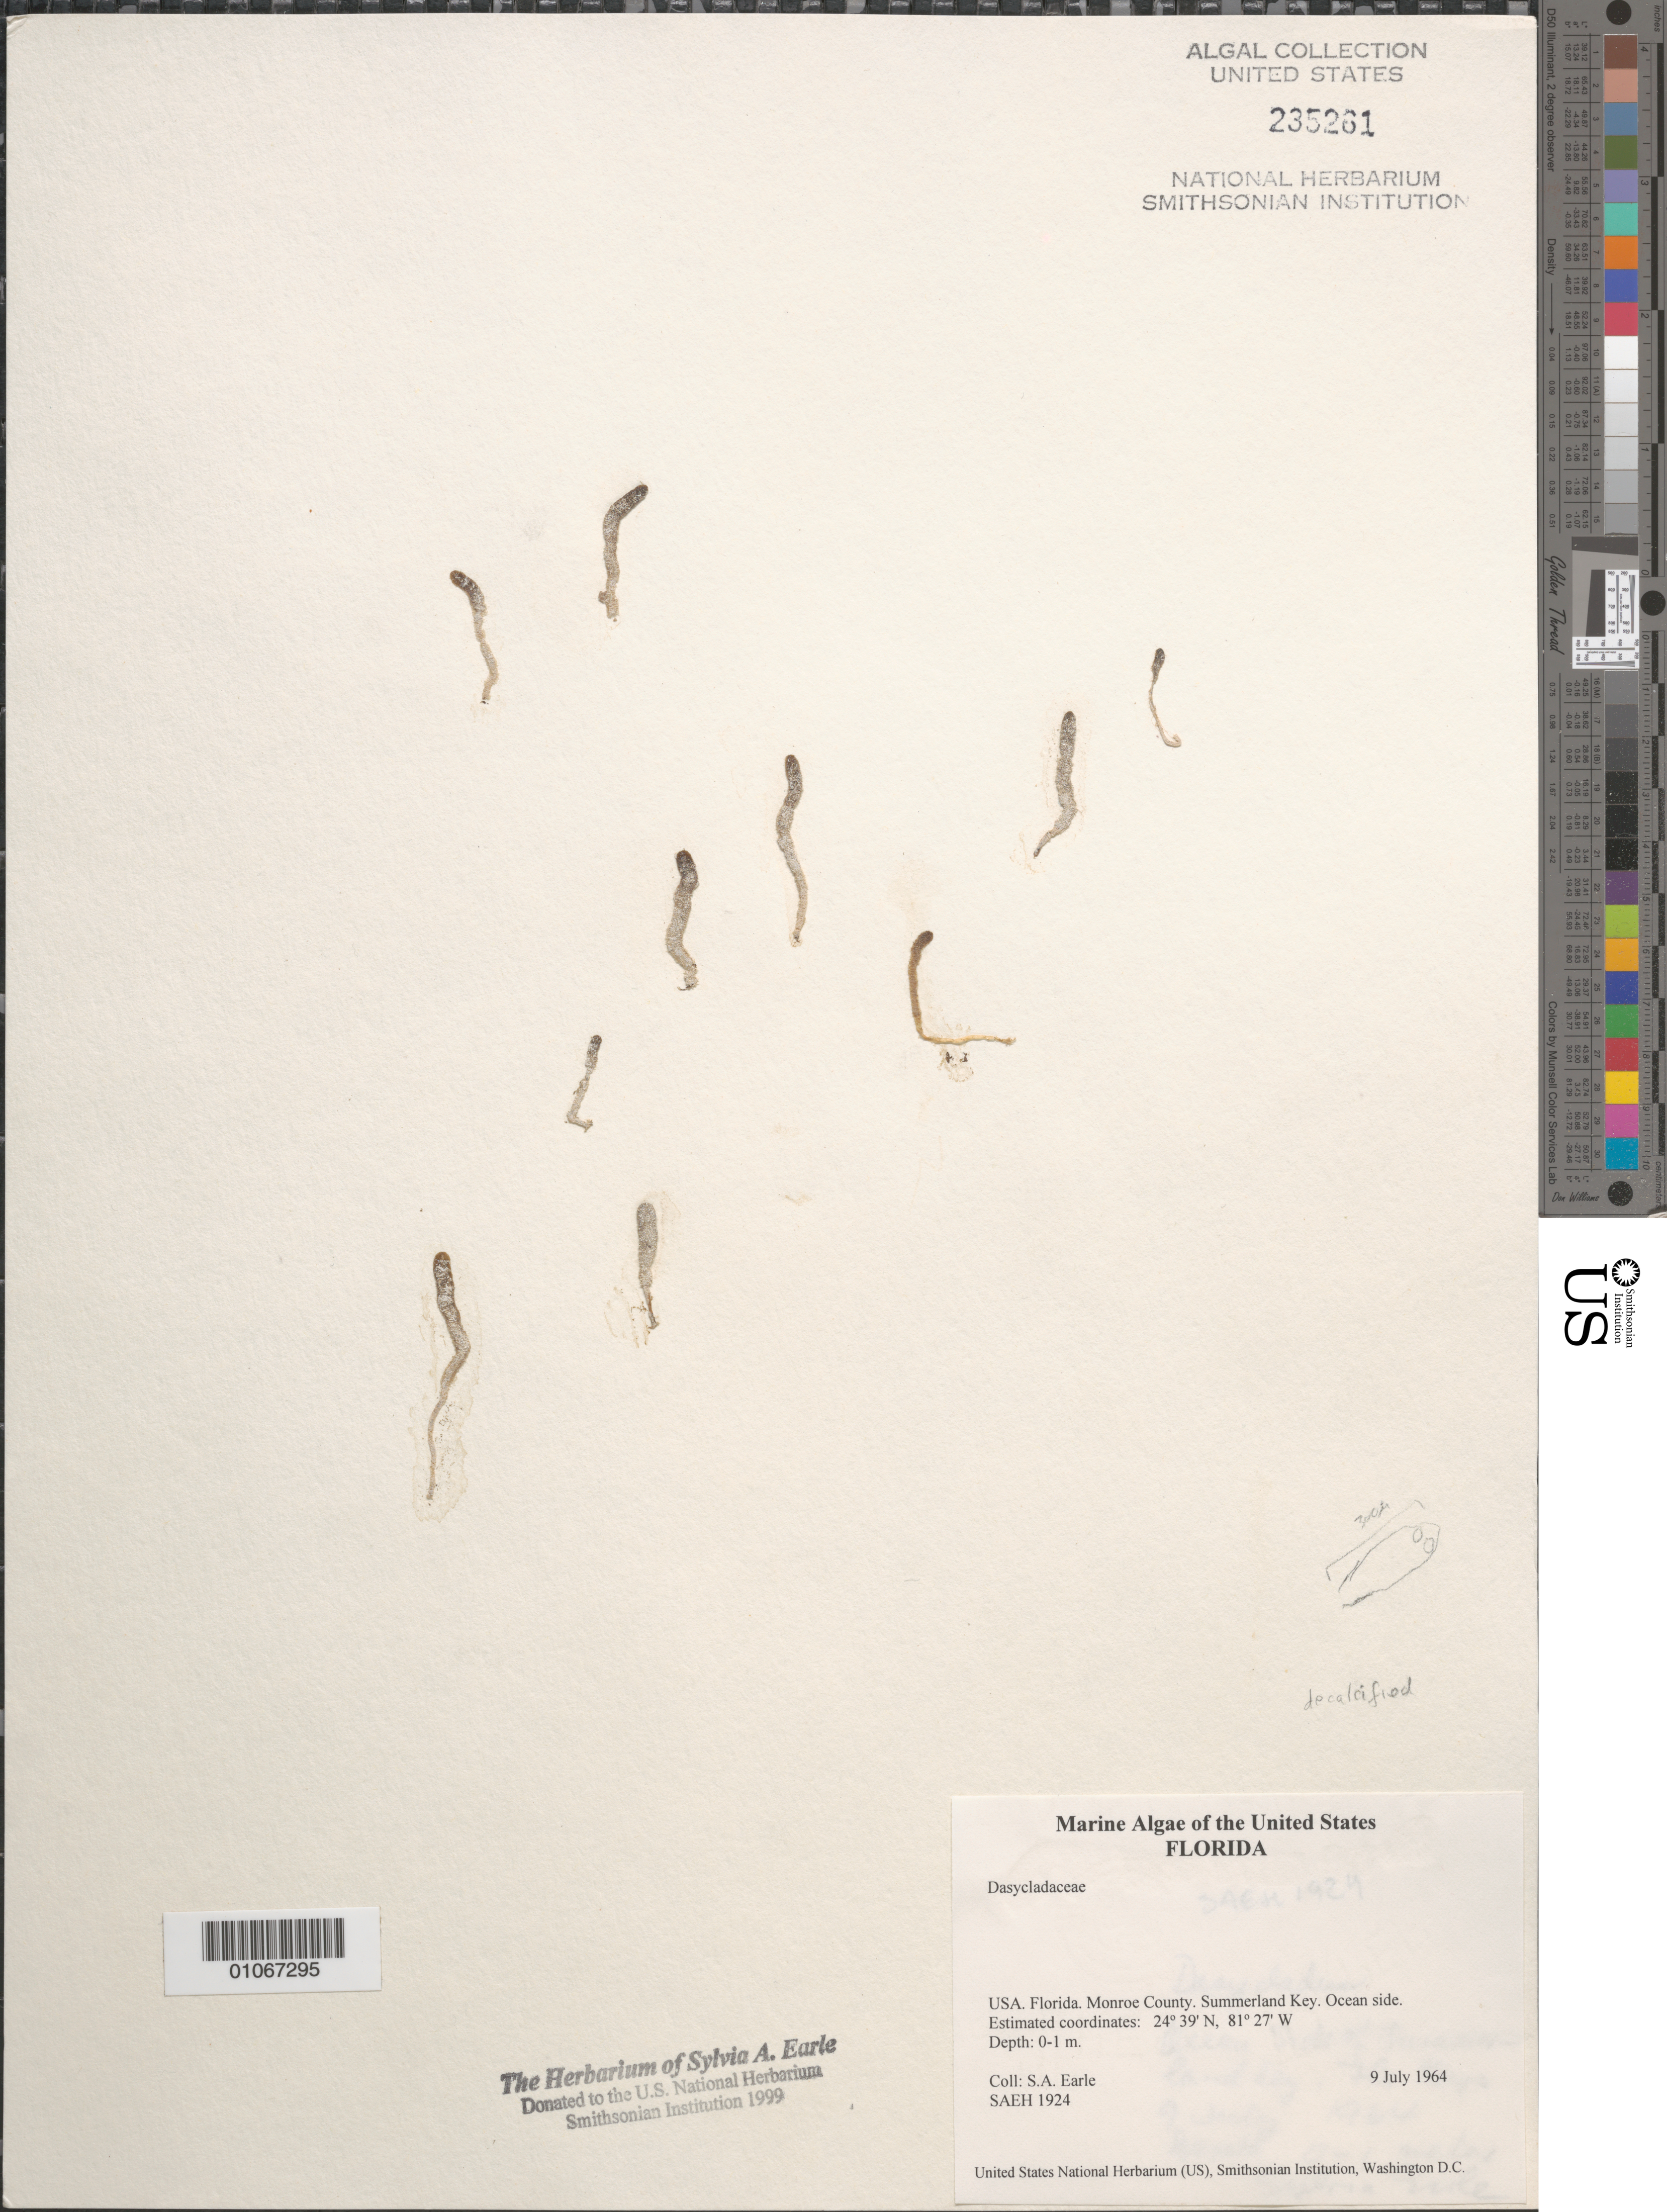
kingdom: Plantae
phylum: Chlorophyta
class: Ulvophyceae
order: Dasycladales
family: Dasycladaceae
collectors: S. A. Earle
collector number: SAEH1924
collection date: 1964-07-09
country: United States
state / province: Florida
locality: Monroe County. Summerland Key. Ocean side.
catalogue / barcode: US 235261